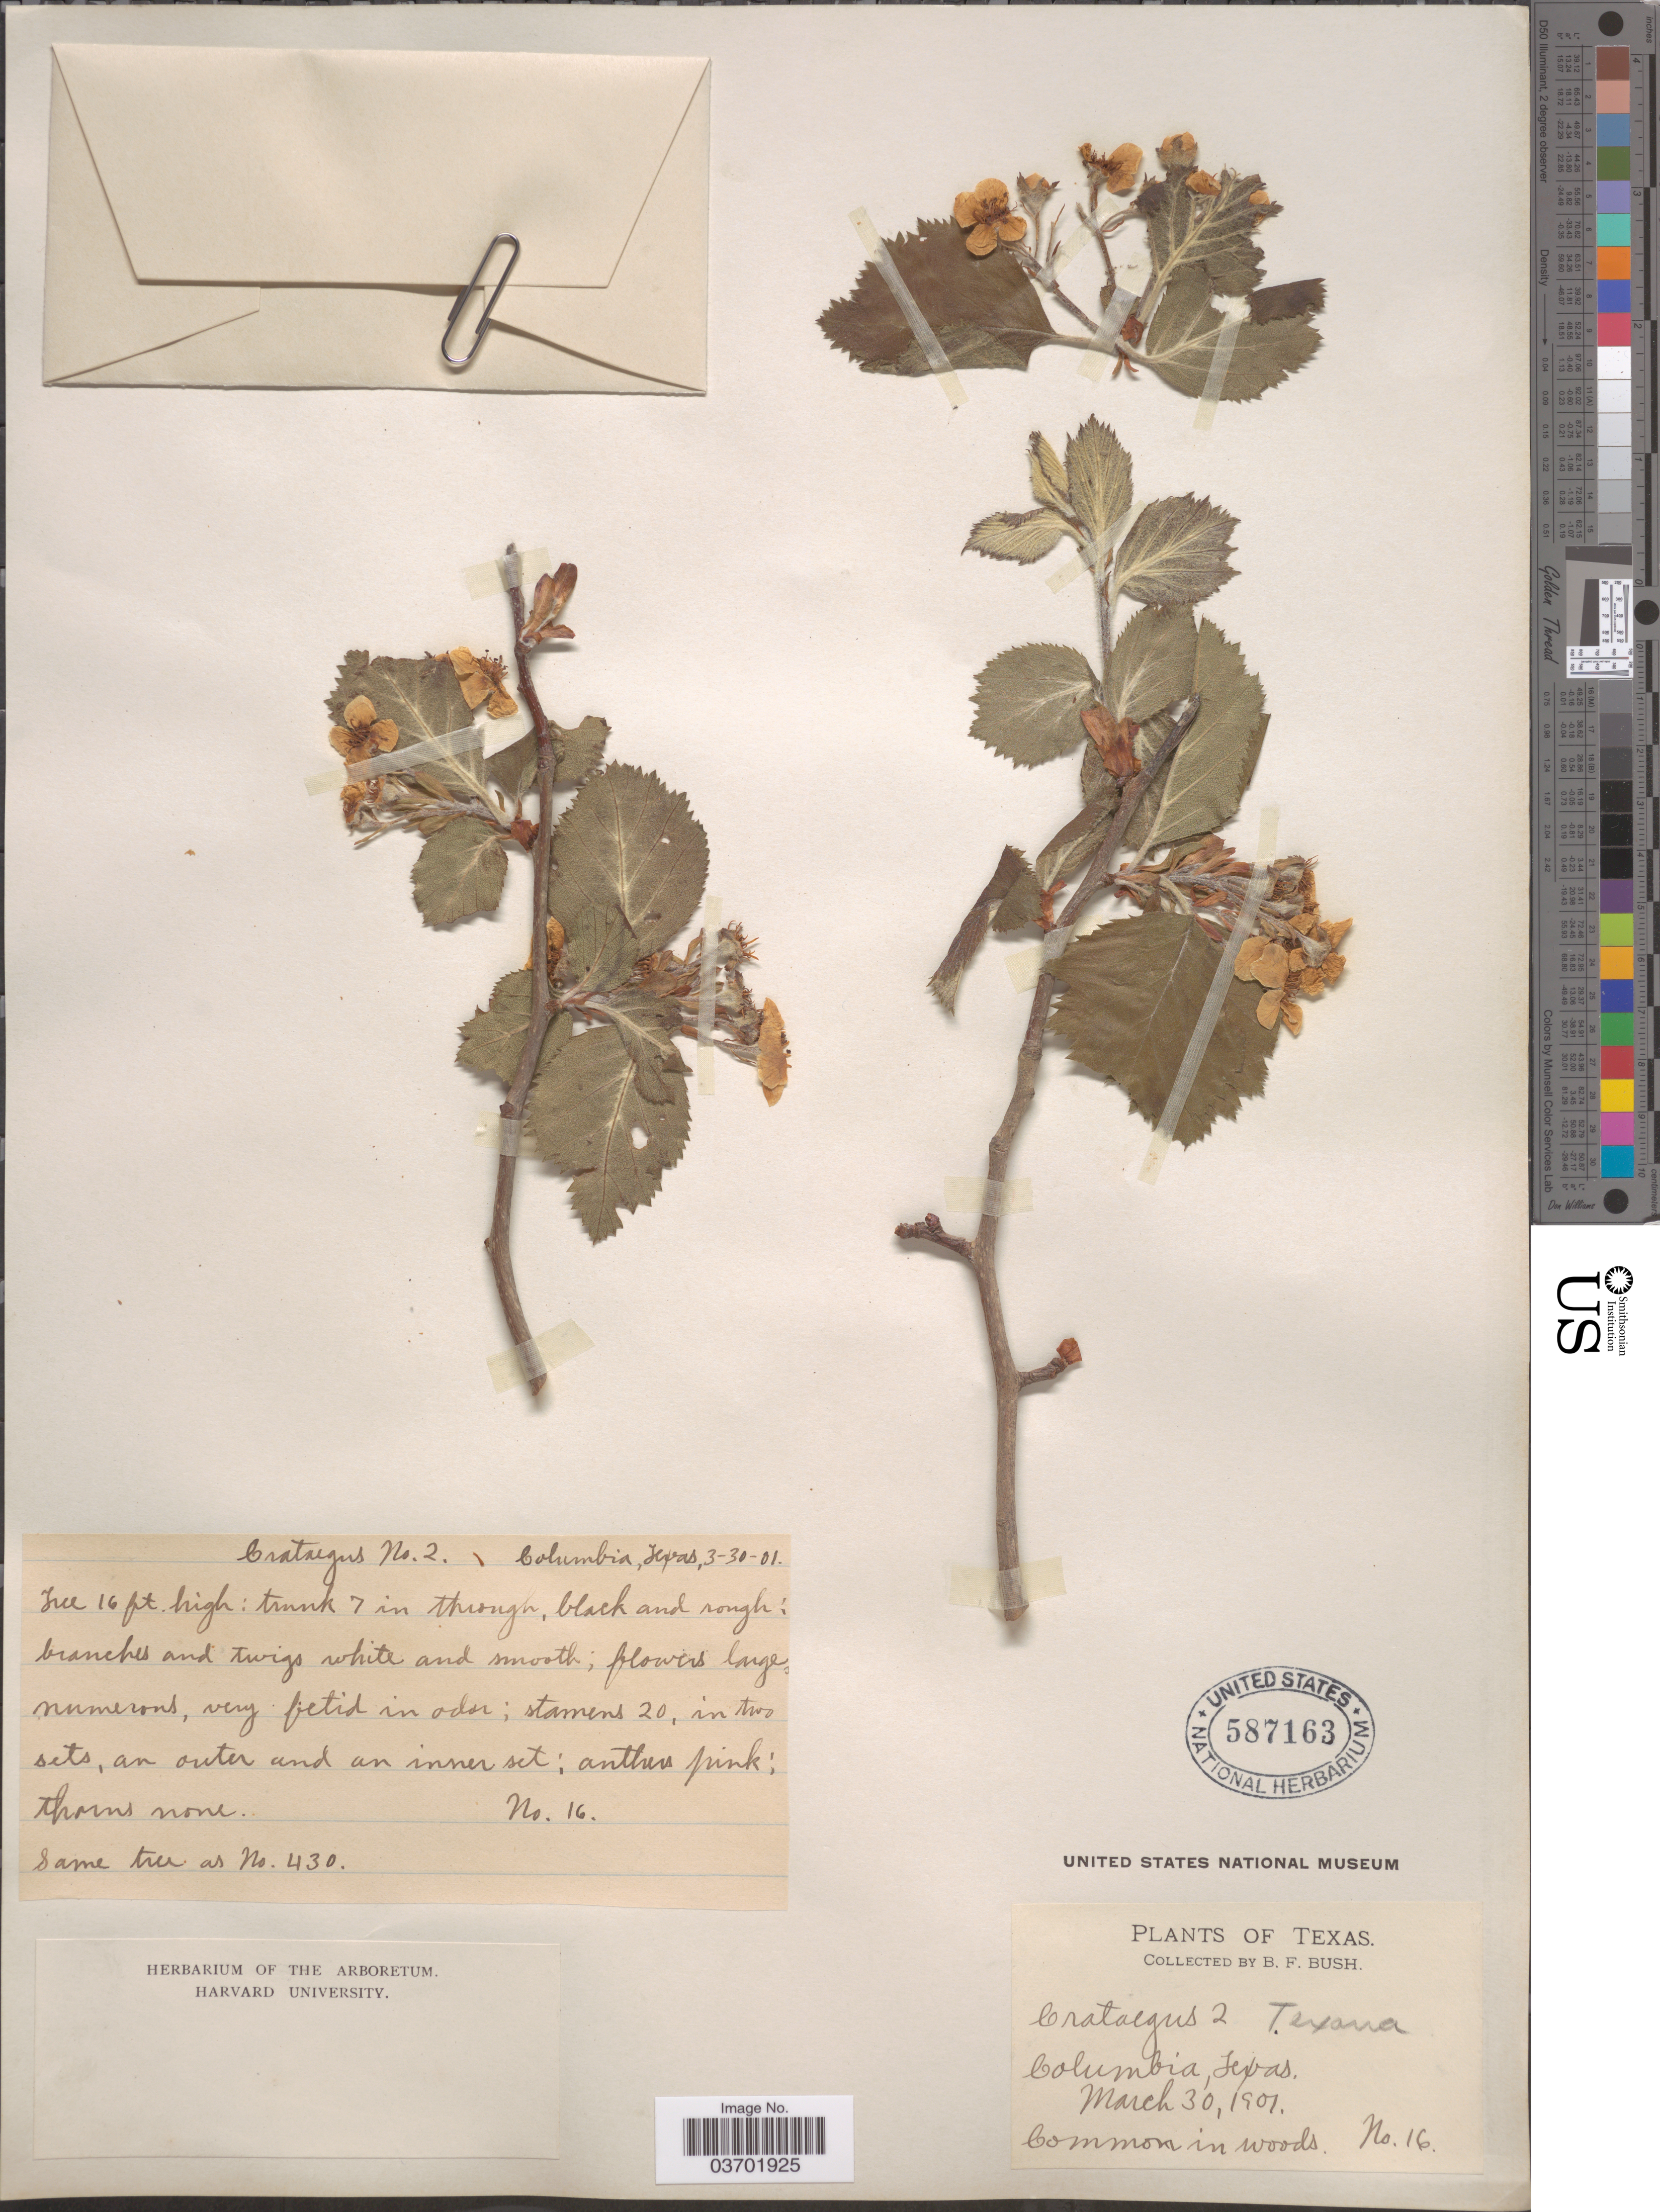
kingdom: Plantae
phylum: Tracheophyta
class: Magnoliopsida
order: Rosales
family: Rosaceae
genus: Crataegus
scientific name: Crataegus texana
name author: Buckley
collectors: B. F. Bush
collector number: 16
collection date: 1901-03-30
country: United States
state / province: Texas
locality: Columbia.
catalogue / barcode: US 587163